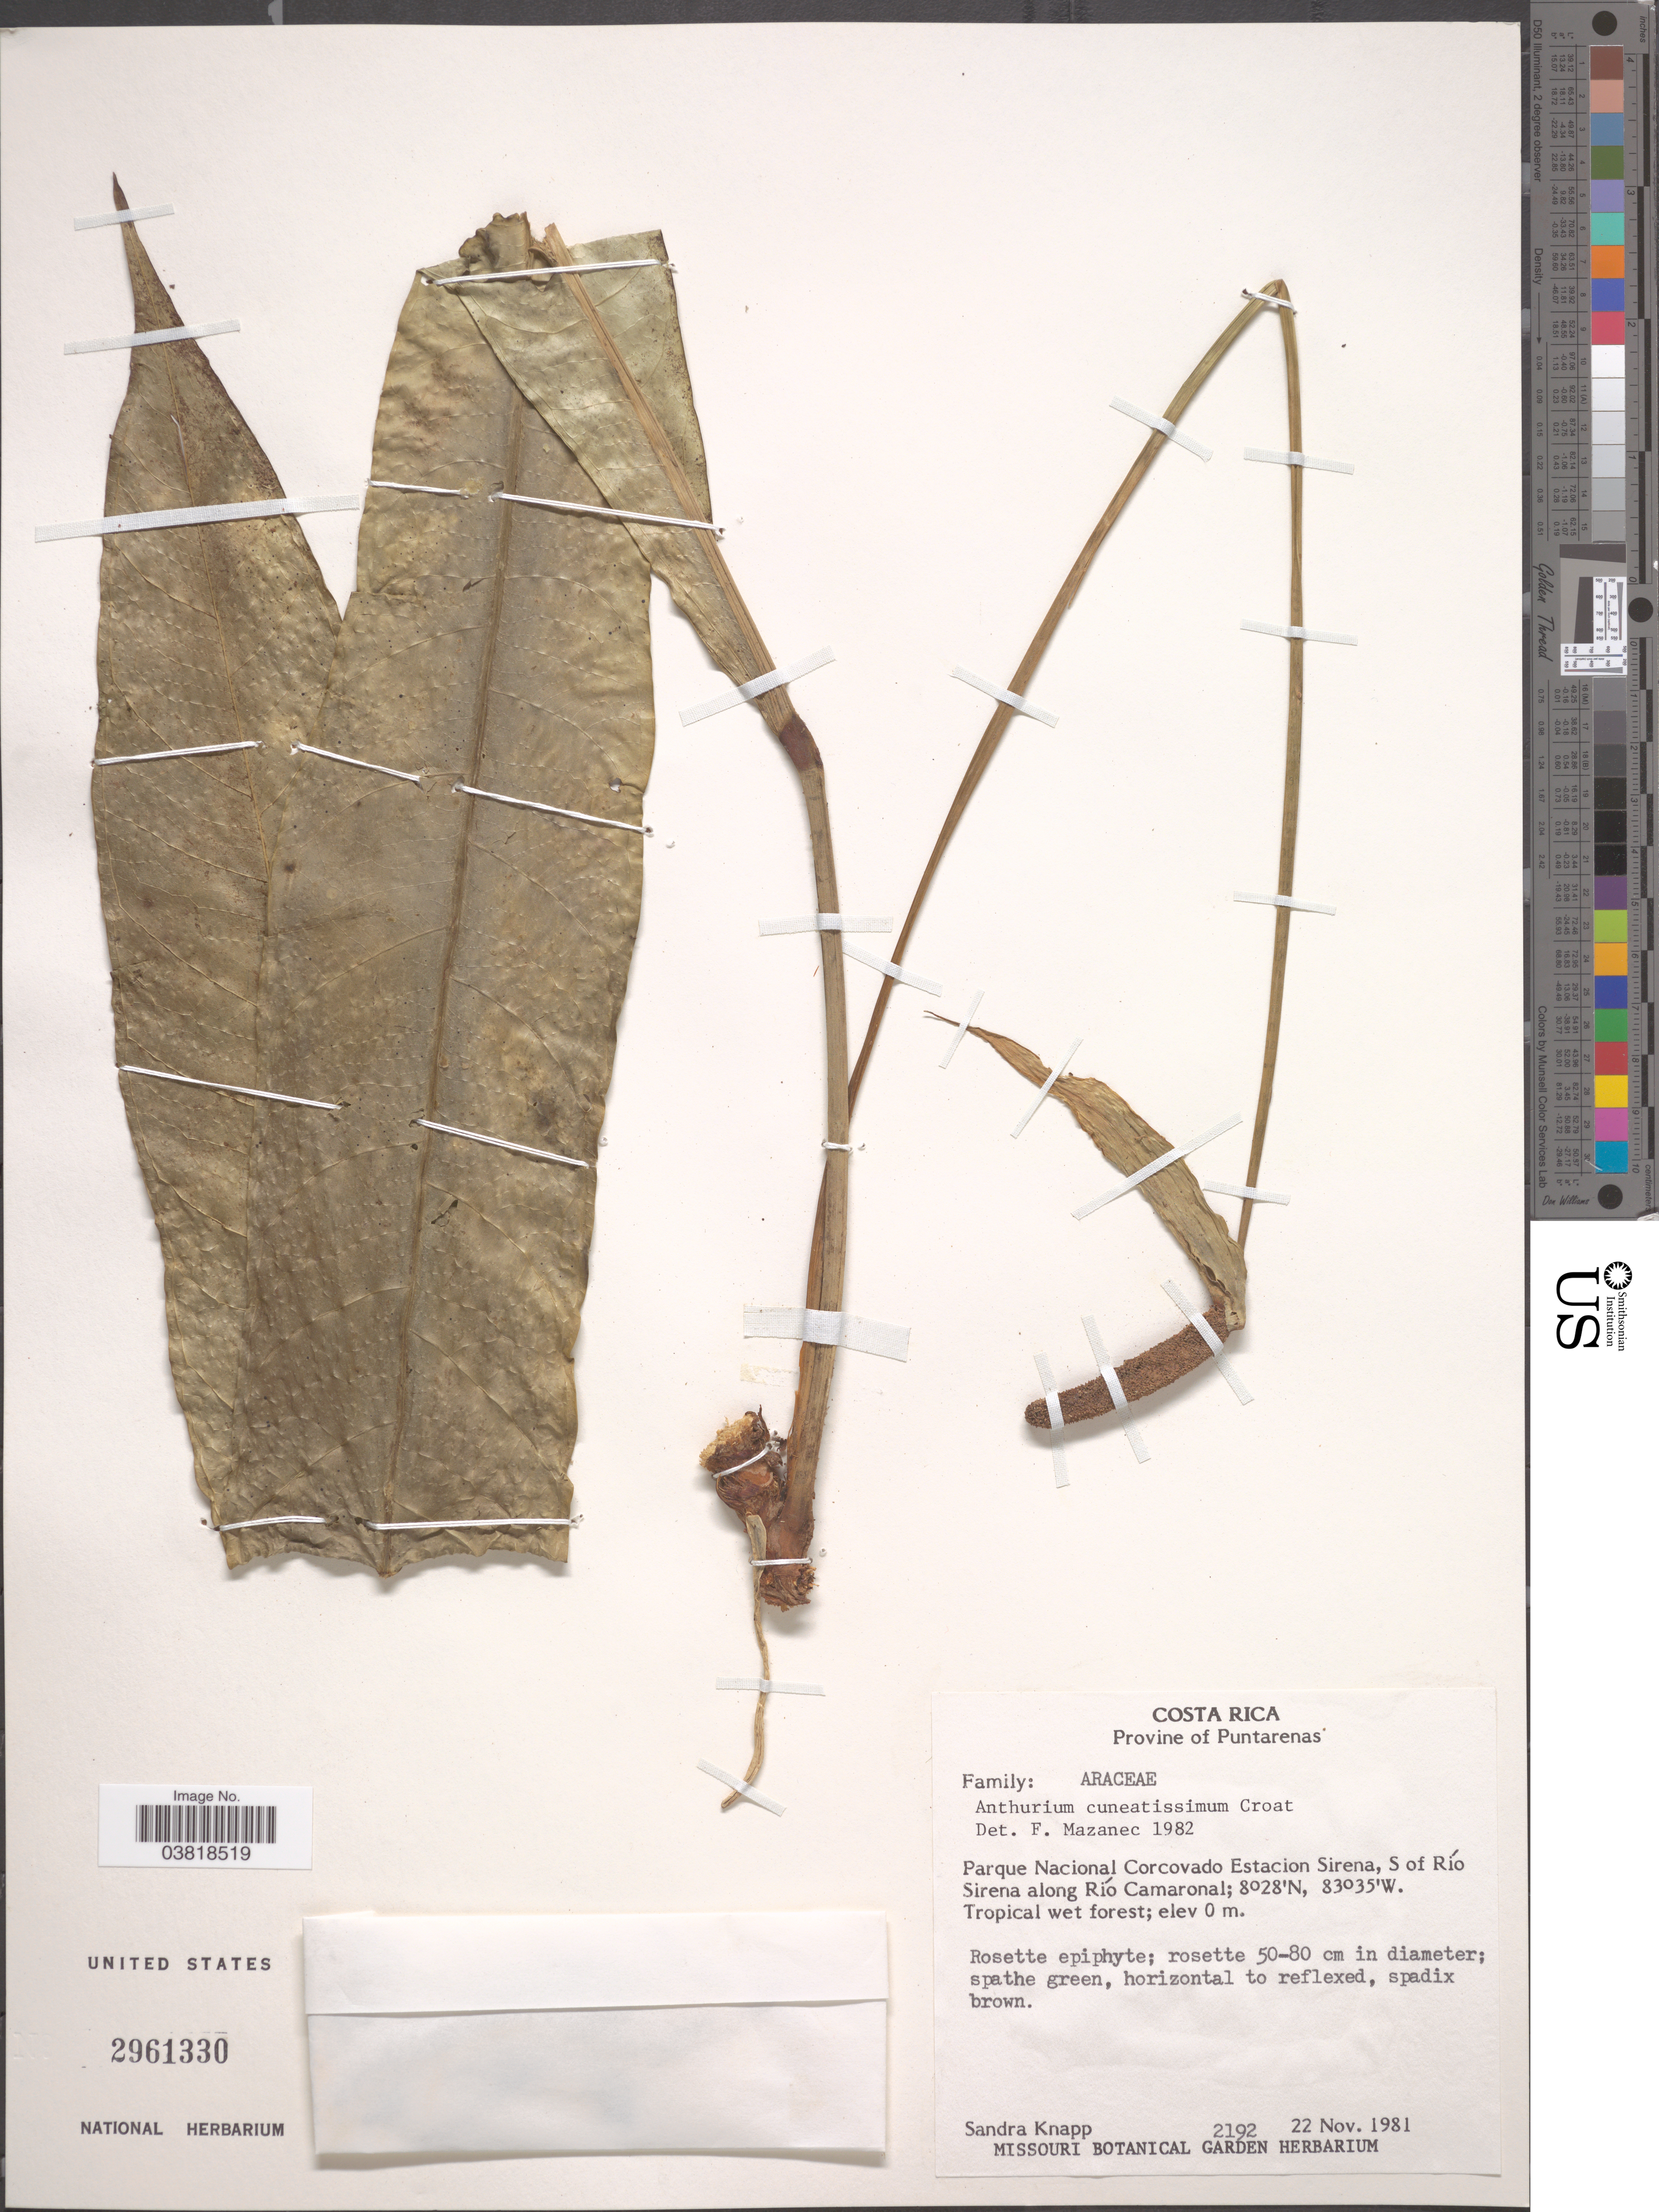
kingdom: Plantae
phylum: Tracheophyta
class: Liliopsida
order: Alismatales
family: Araceae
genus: Anthurium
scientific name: Anthurium cuneatissimum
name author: (Engl.) Croat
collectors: S. Knapp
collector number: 2192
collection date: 1981-11-22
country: Costa Rica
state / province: Puntarenas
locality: Parque Nacional Corcovado Estacion Sirena, S of Río Sirena along Río Camaronal.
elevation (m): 0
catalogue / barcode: US 2961330